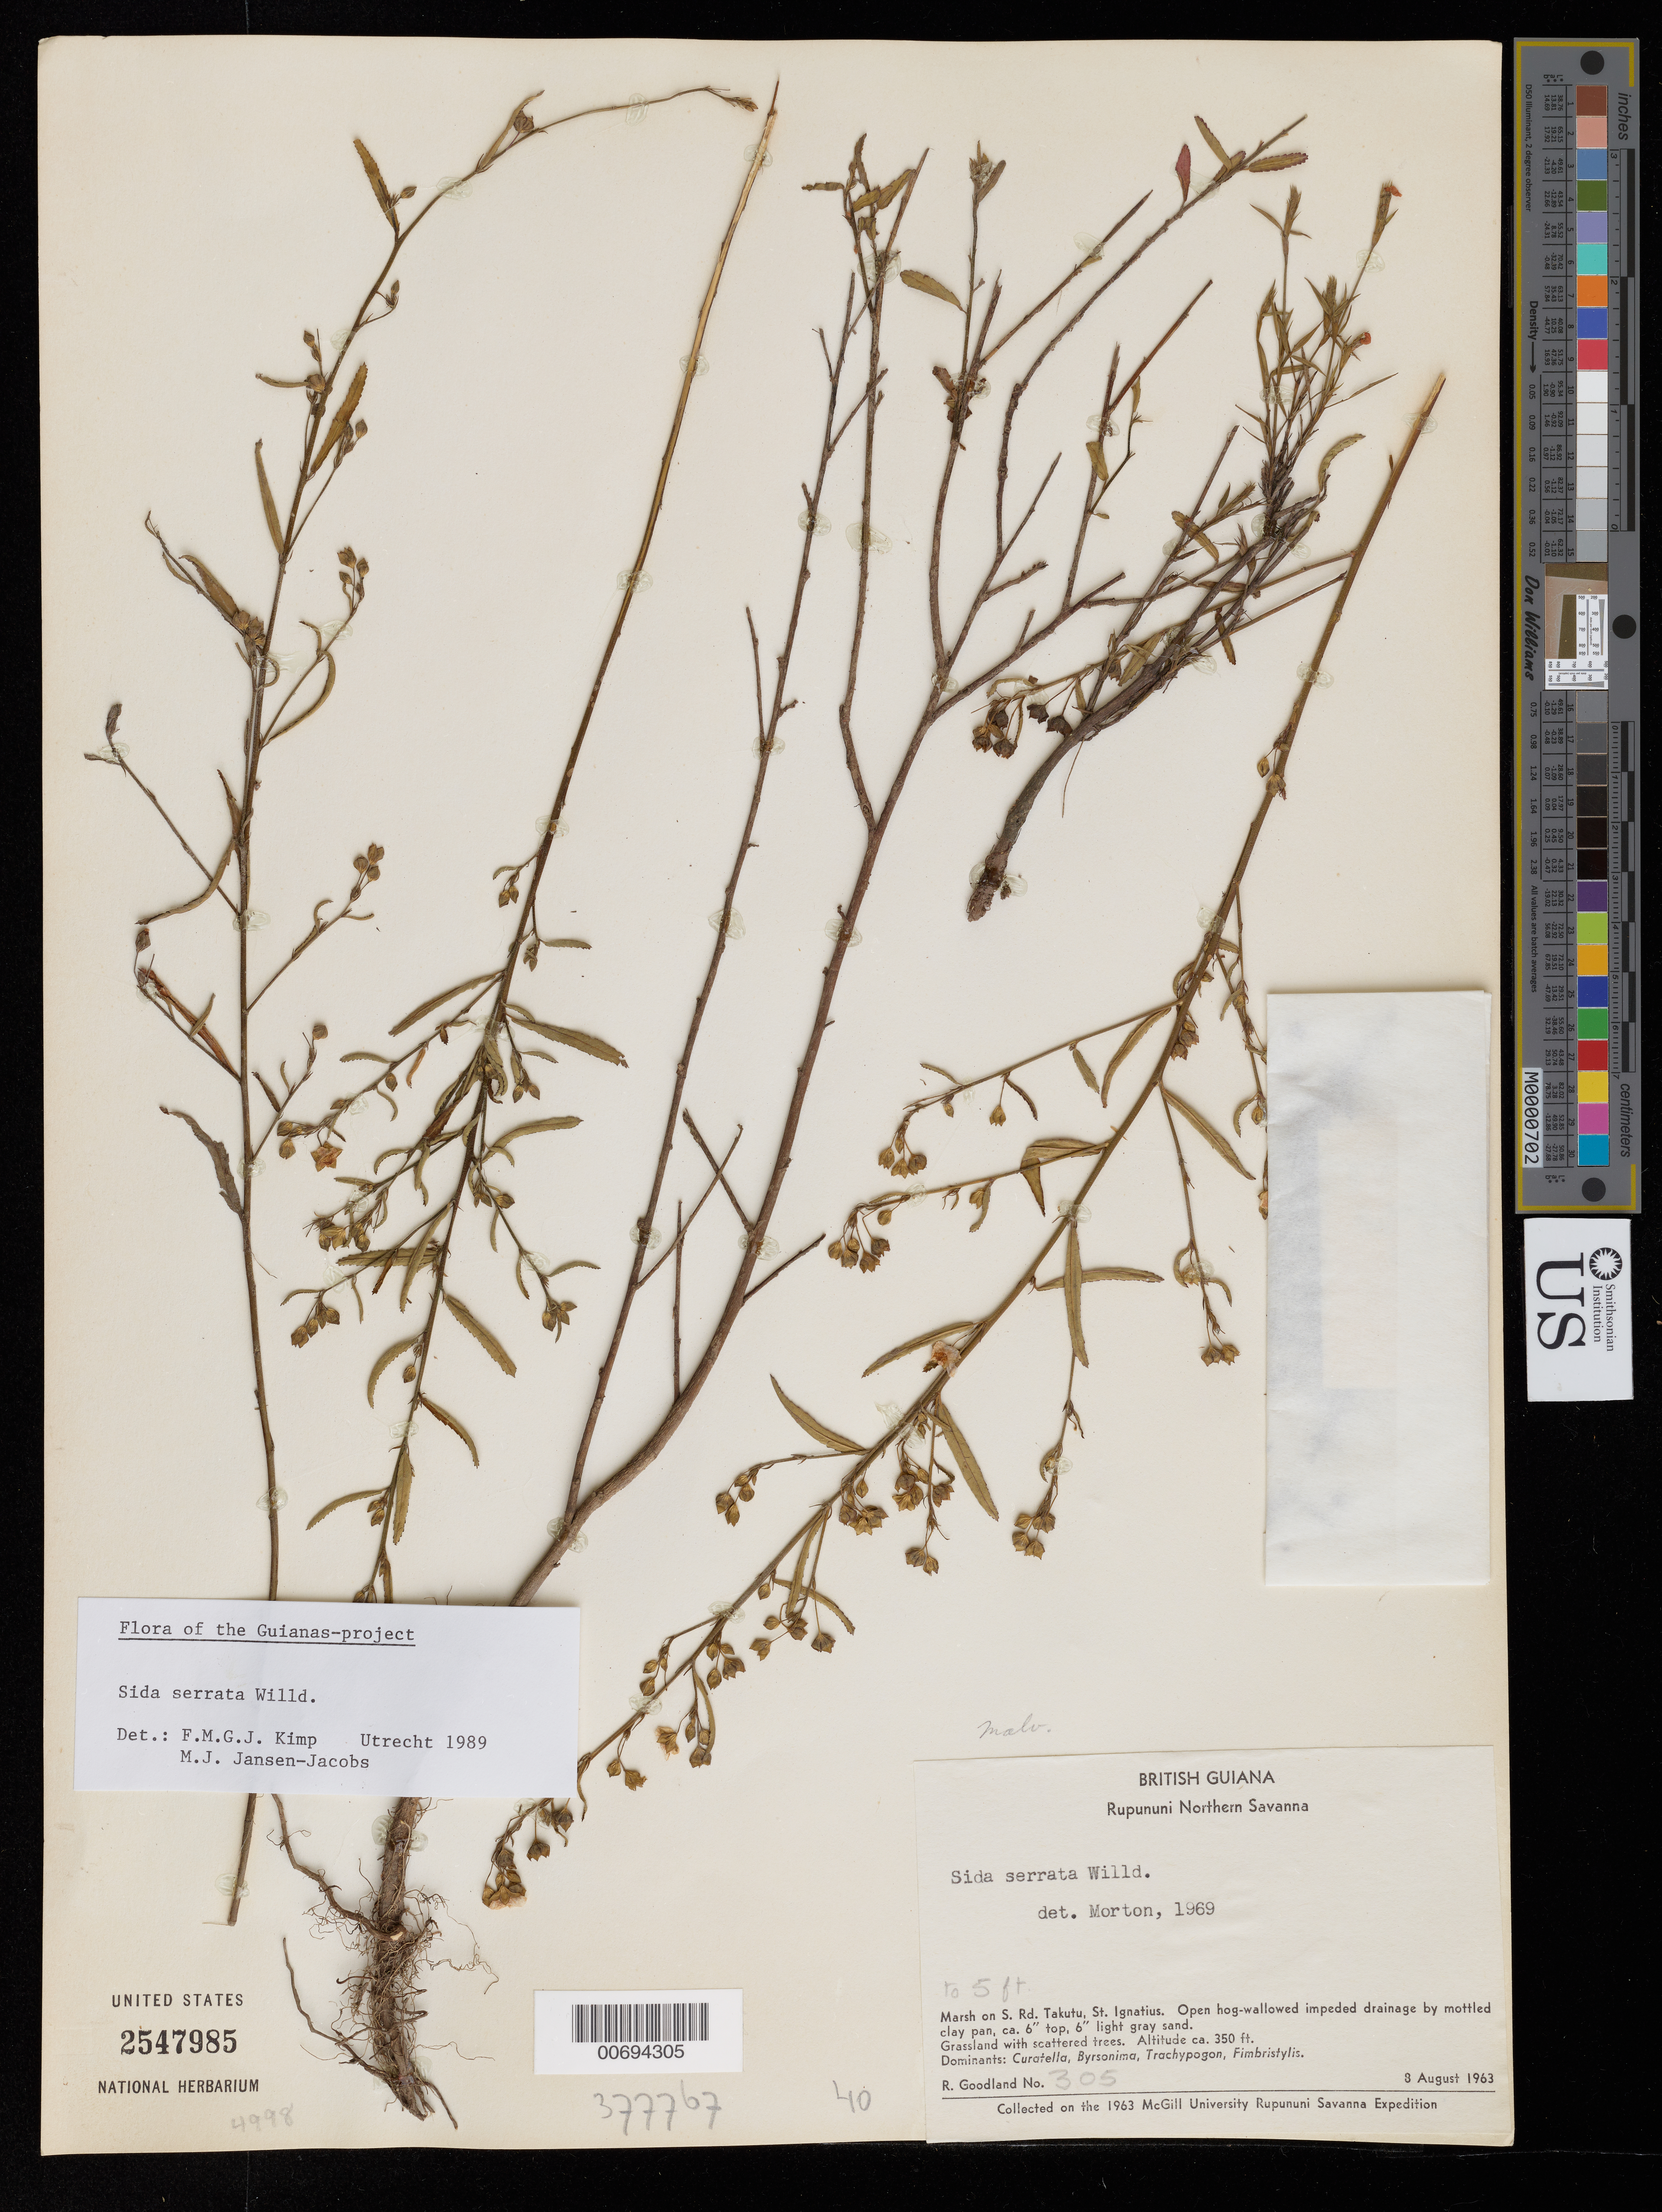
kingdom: Plantae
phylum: Tracheophyta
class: Magnoliopsida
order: Malvales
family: Malvaceae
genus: Sida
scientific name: Sida serrata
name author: Willd. ex Spreng.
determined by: Kimp, F. M.; Jansen-Jacobs, M. J.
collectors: R. Goodland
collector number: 305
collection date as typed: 8-Aug-63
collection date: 1963-08-08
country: Guyana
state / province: U. Takutu-U. Essequibo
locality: Rupununi Northern Savanna, St. Ignatius, 2 mi. S of; near Takutu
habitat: Grassland with scattered trees. Dominants: Curatella, Byrsonima, Trachypogon, Fimbristylis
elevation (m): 107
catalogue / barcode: US 2547985